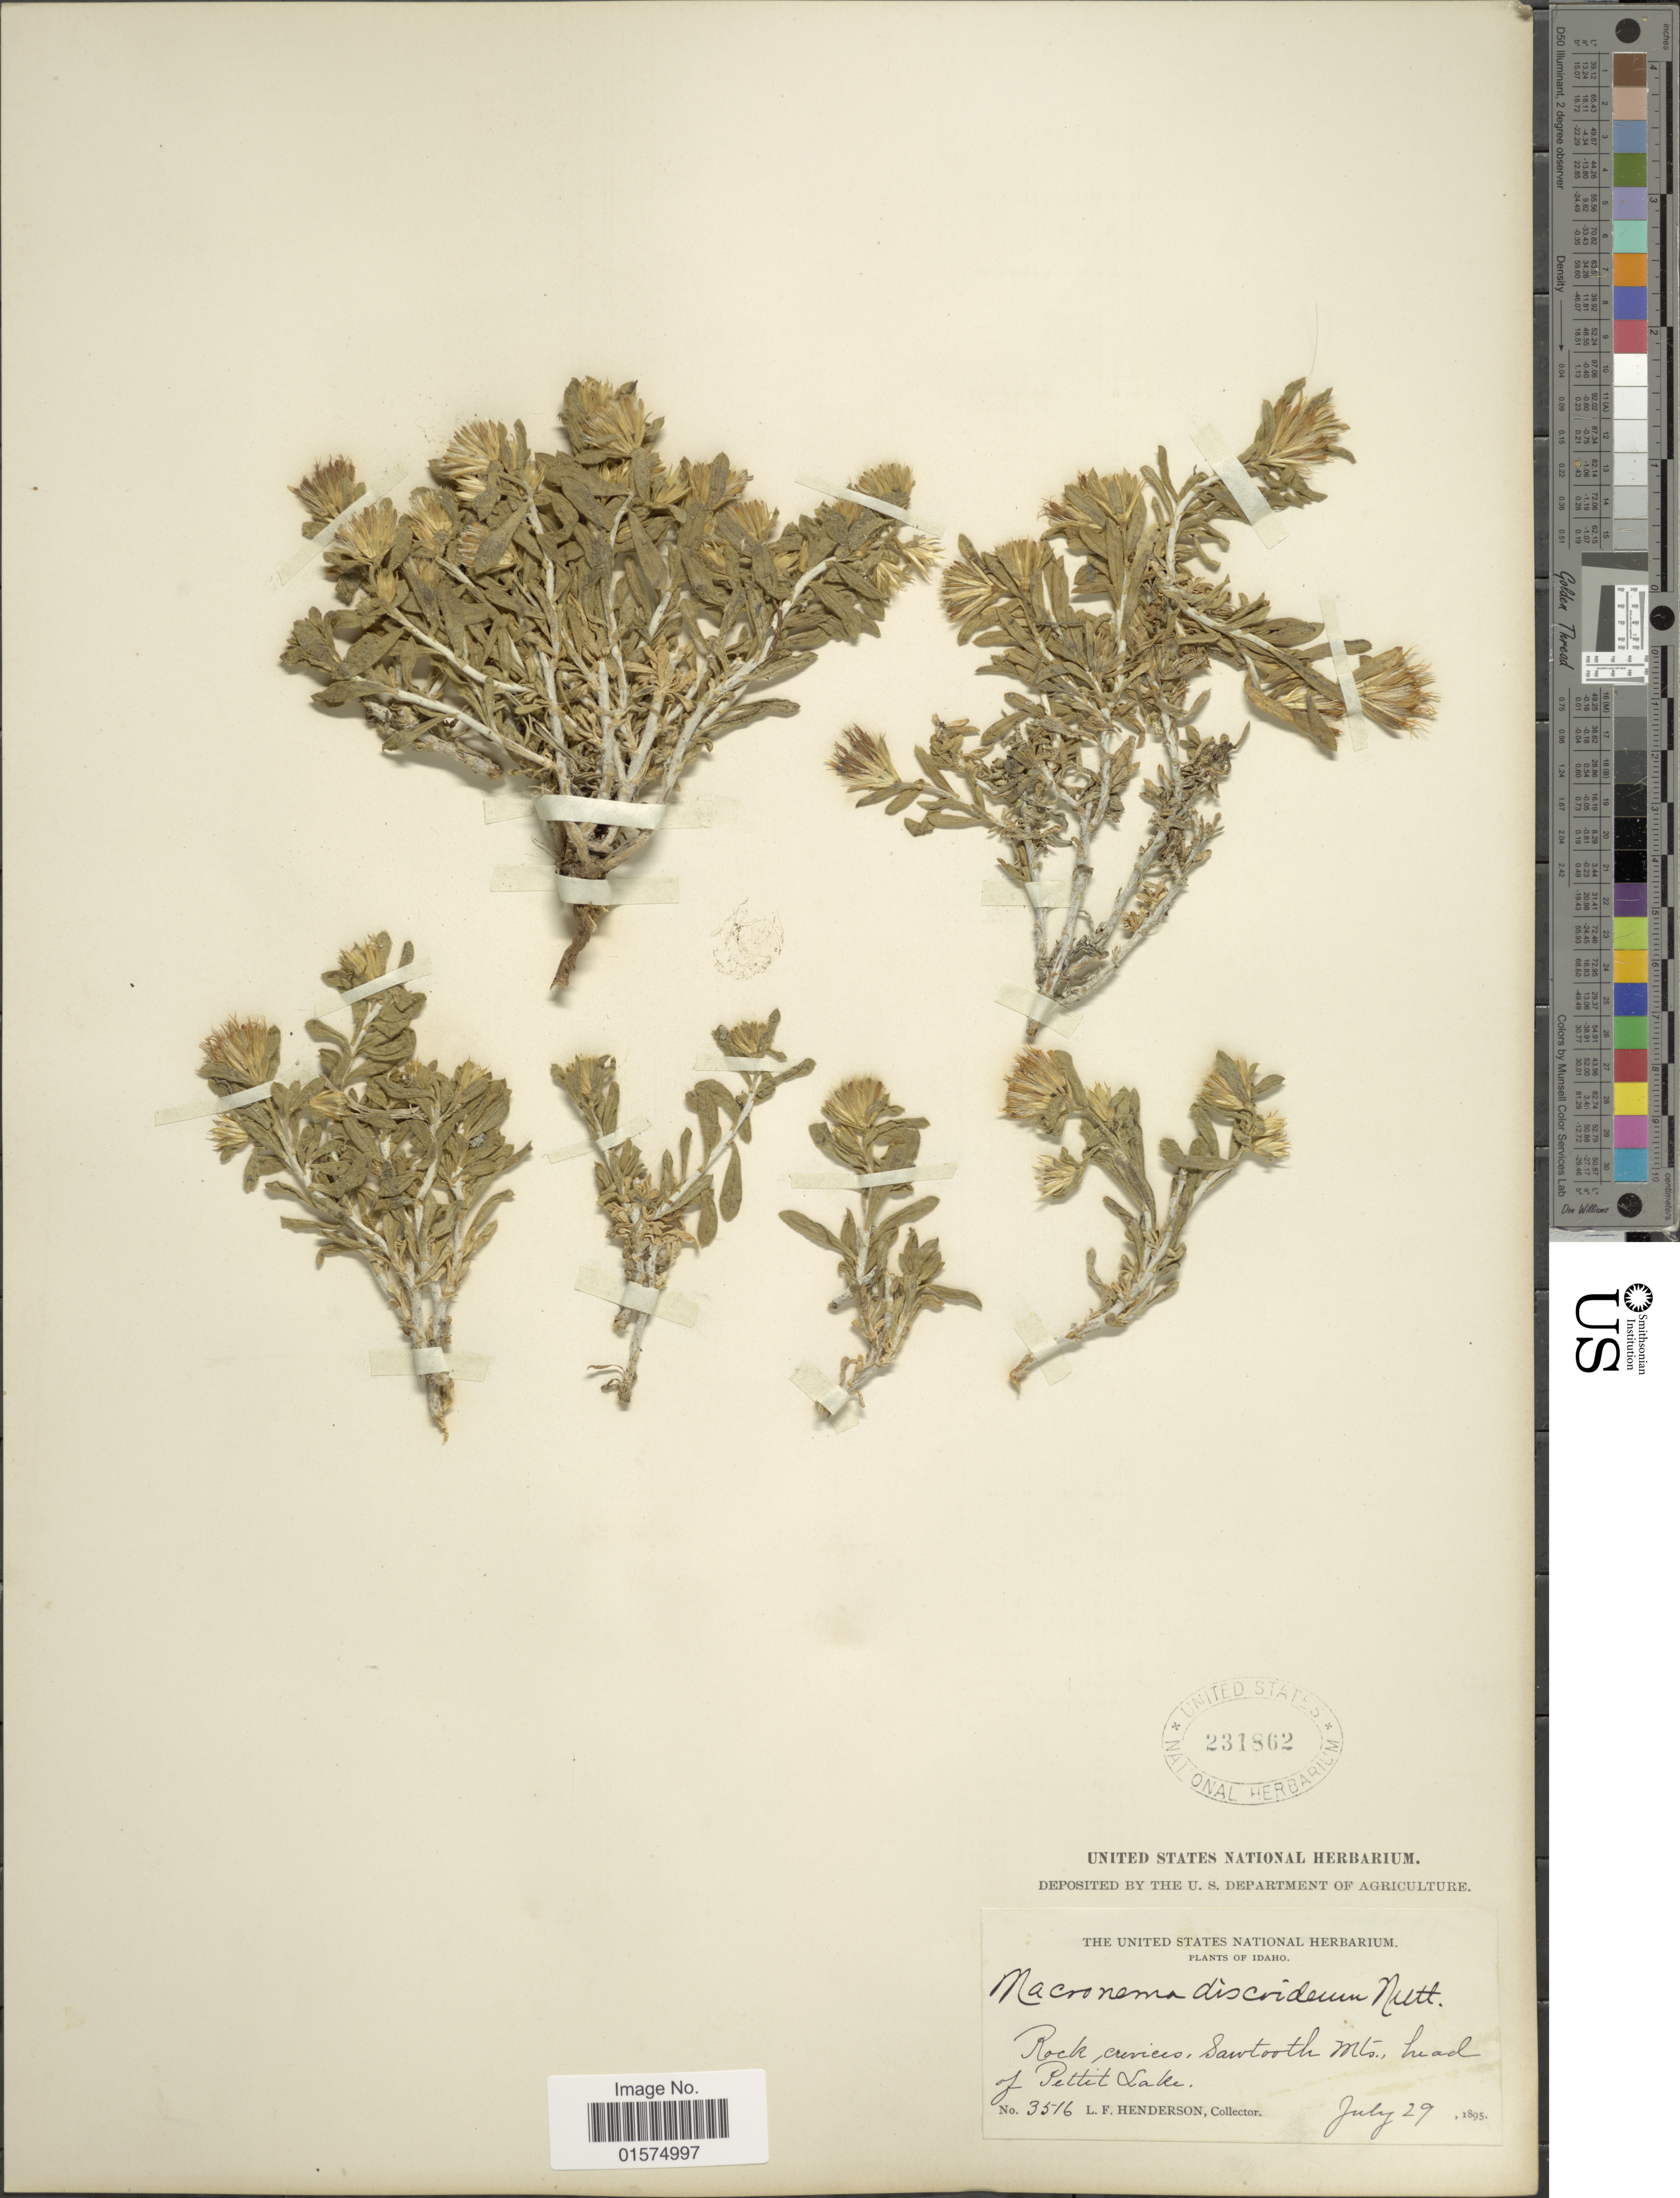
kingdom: Plantae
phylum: Tracheophyta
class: Magnoliopsida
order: Asterales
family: Asteraceae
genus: Ericameria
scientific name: Ericameria discoidea var. discoidea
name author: (Nutt.) G.L. Nesom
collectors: L. Henderson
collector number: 3516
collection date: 1895-07-29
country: United States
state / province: Idaho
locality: Sawtooth Mts., head of Pettit Lake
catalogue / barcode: US 231862